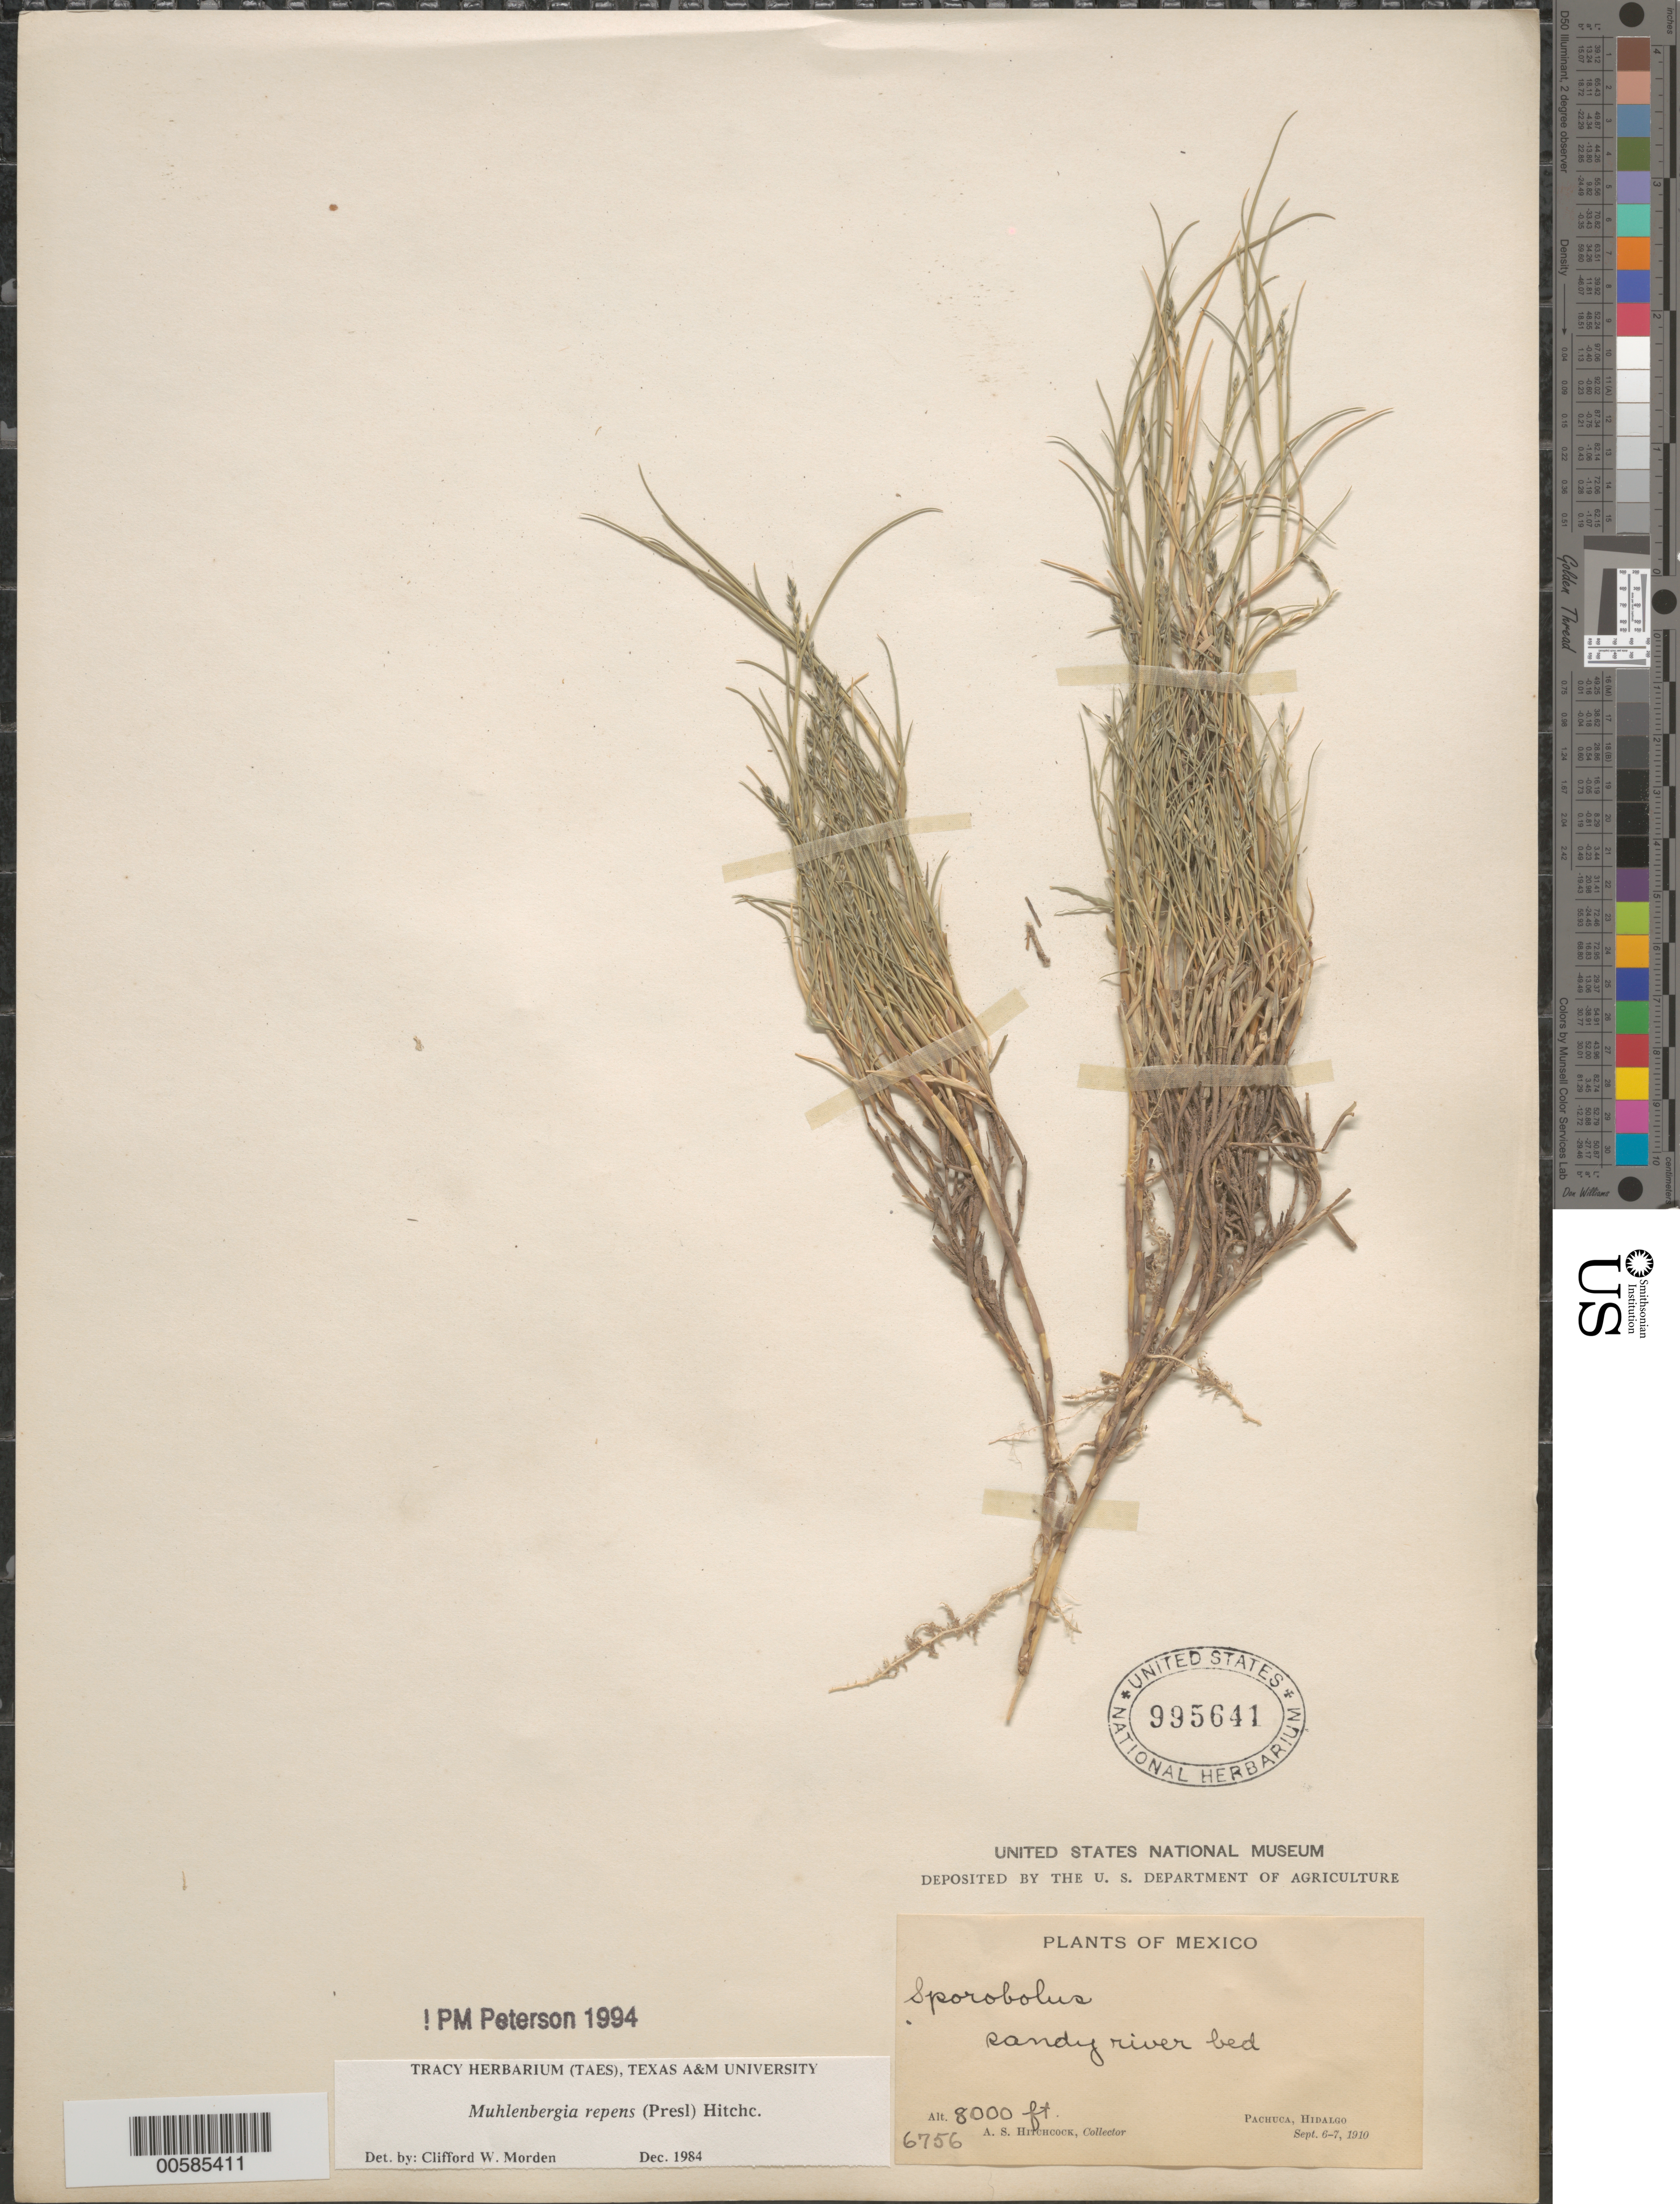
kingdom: Plantae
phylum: Tracheophyta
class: Liliopsida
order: Poales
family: Poaceae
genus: Muhlenbergia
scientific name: Muhlenbergia repens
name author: (J. Presl) Hitchc.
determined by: Peterson, Paul M., (BOT), Smithsonian Institution - National Museum of Natural History (UNITED STATES)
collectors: A. S. Hitchcock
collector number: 6756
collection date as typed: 06 Sep 1910 to 07 Sep 1910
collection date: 1910-09-06/1910-09-07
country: Mexico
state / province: Hidalgo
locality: Pachuca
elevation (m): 2438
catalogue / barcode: US 995641